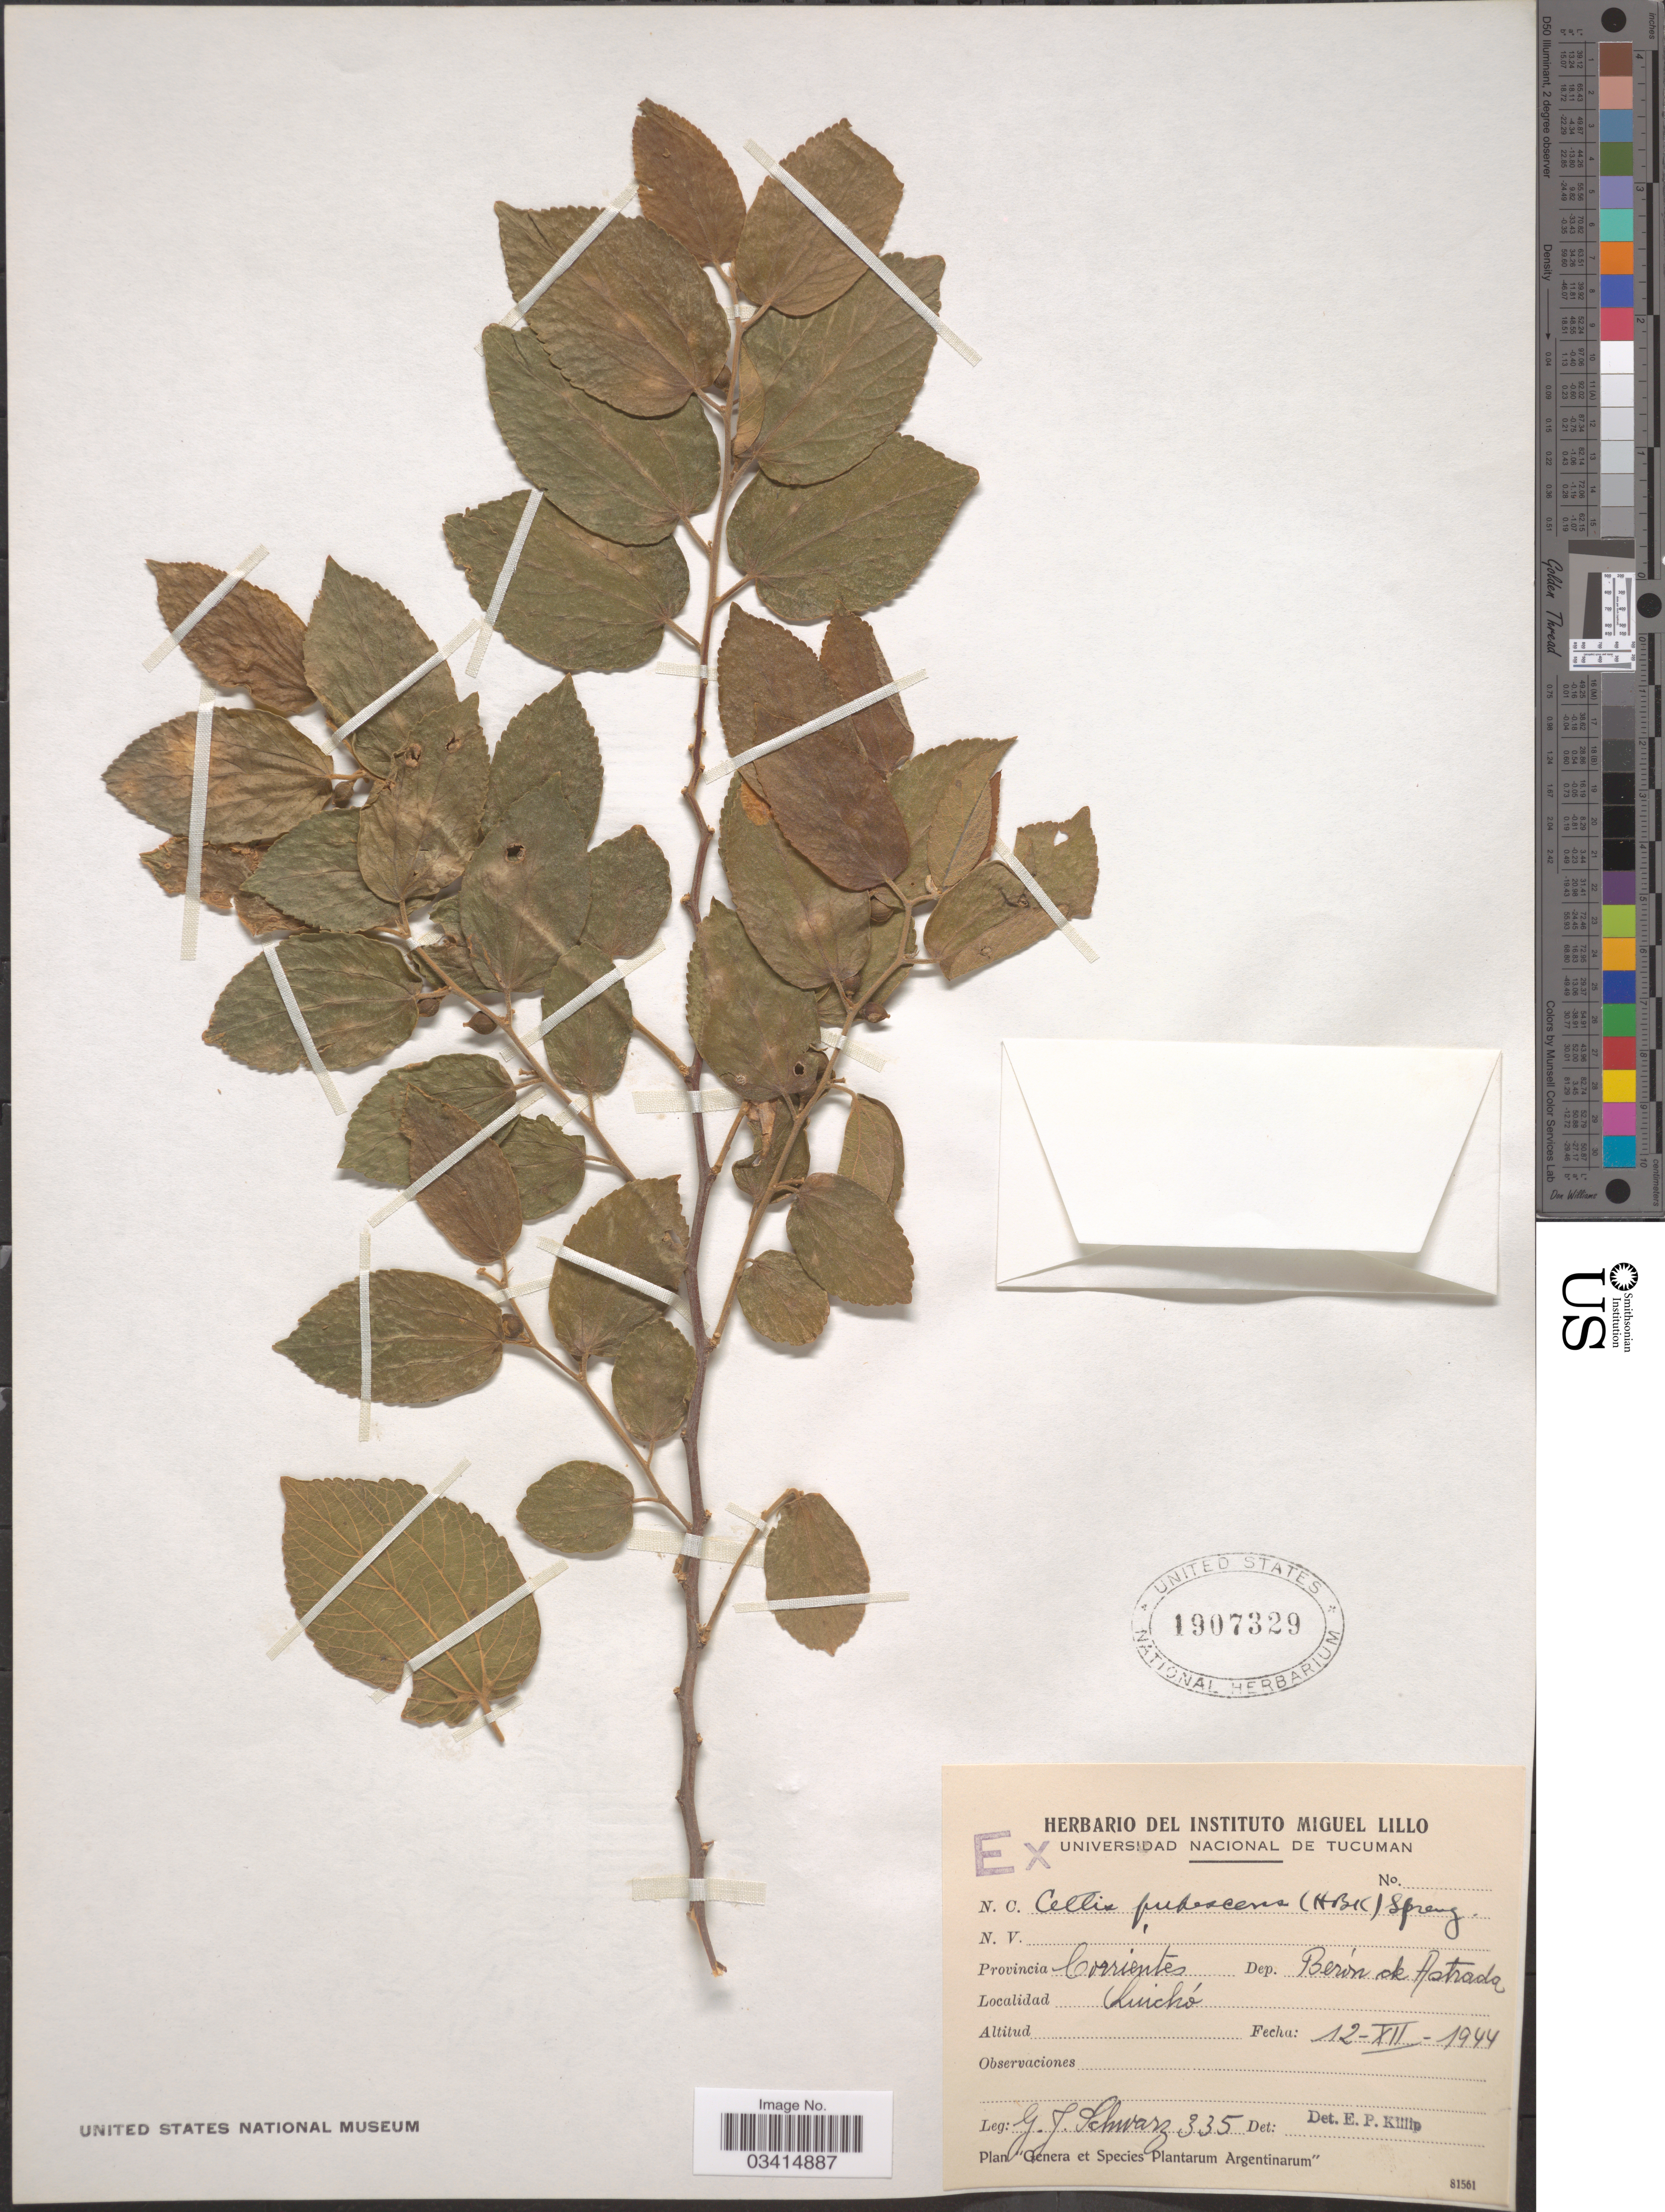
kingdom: Plantae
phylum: Tracheophyta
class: Magnoliopsida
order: Rosales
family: Cannabaceae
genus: Celtis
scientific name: Celtis pubescens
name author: (Kunth) Spreng.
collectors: G. J. Schwarz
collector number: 335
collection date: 1944-12-12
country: Argentina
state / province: Corrientes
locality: Dep. Berón de Astrada. Quichó.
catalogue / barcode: US 1907329